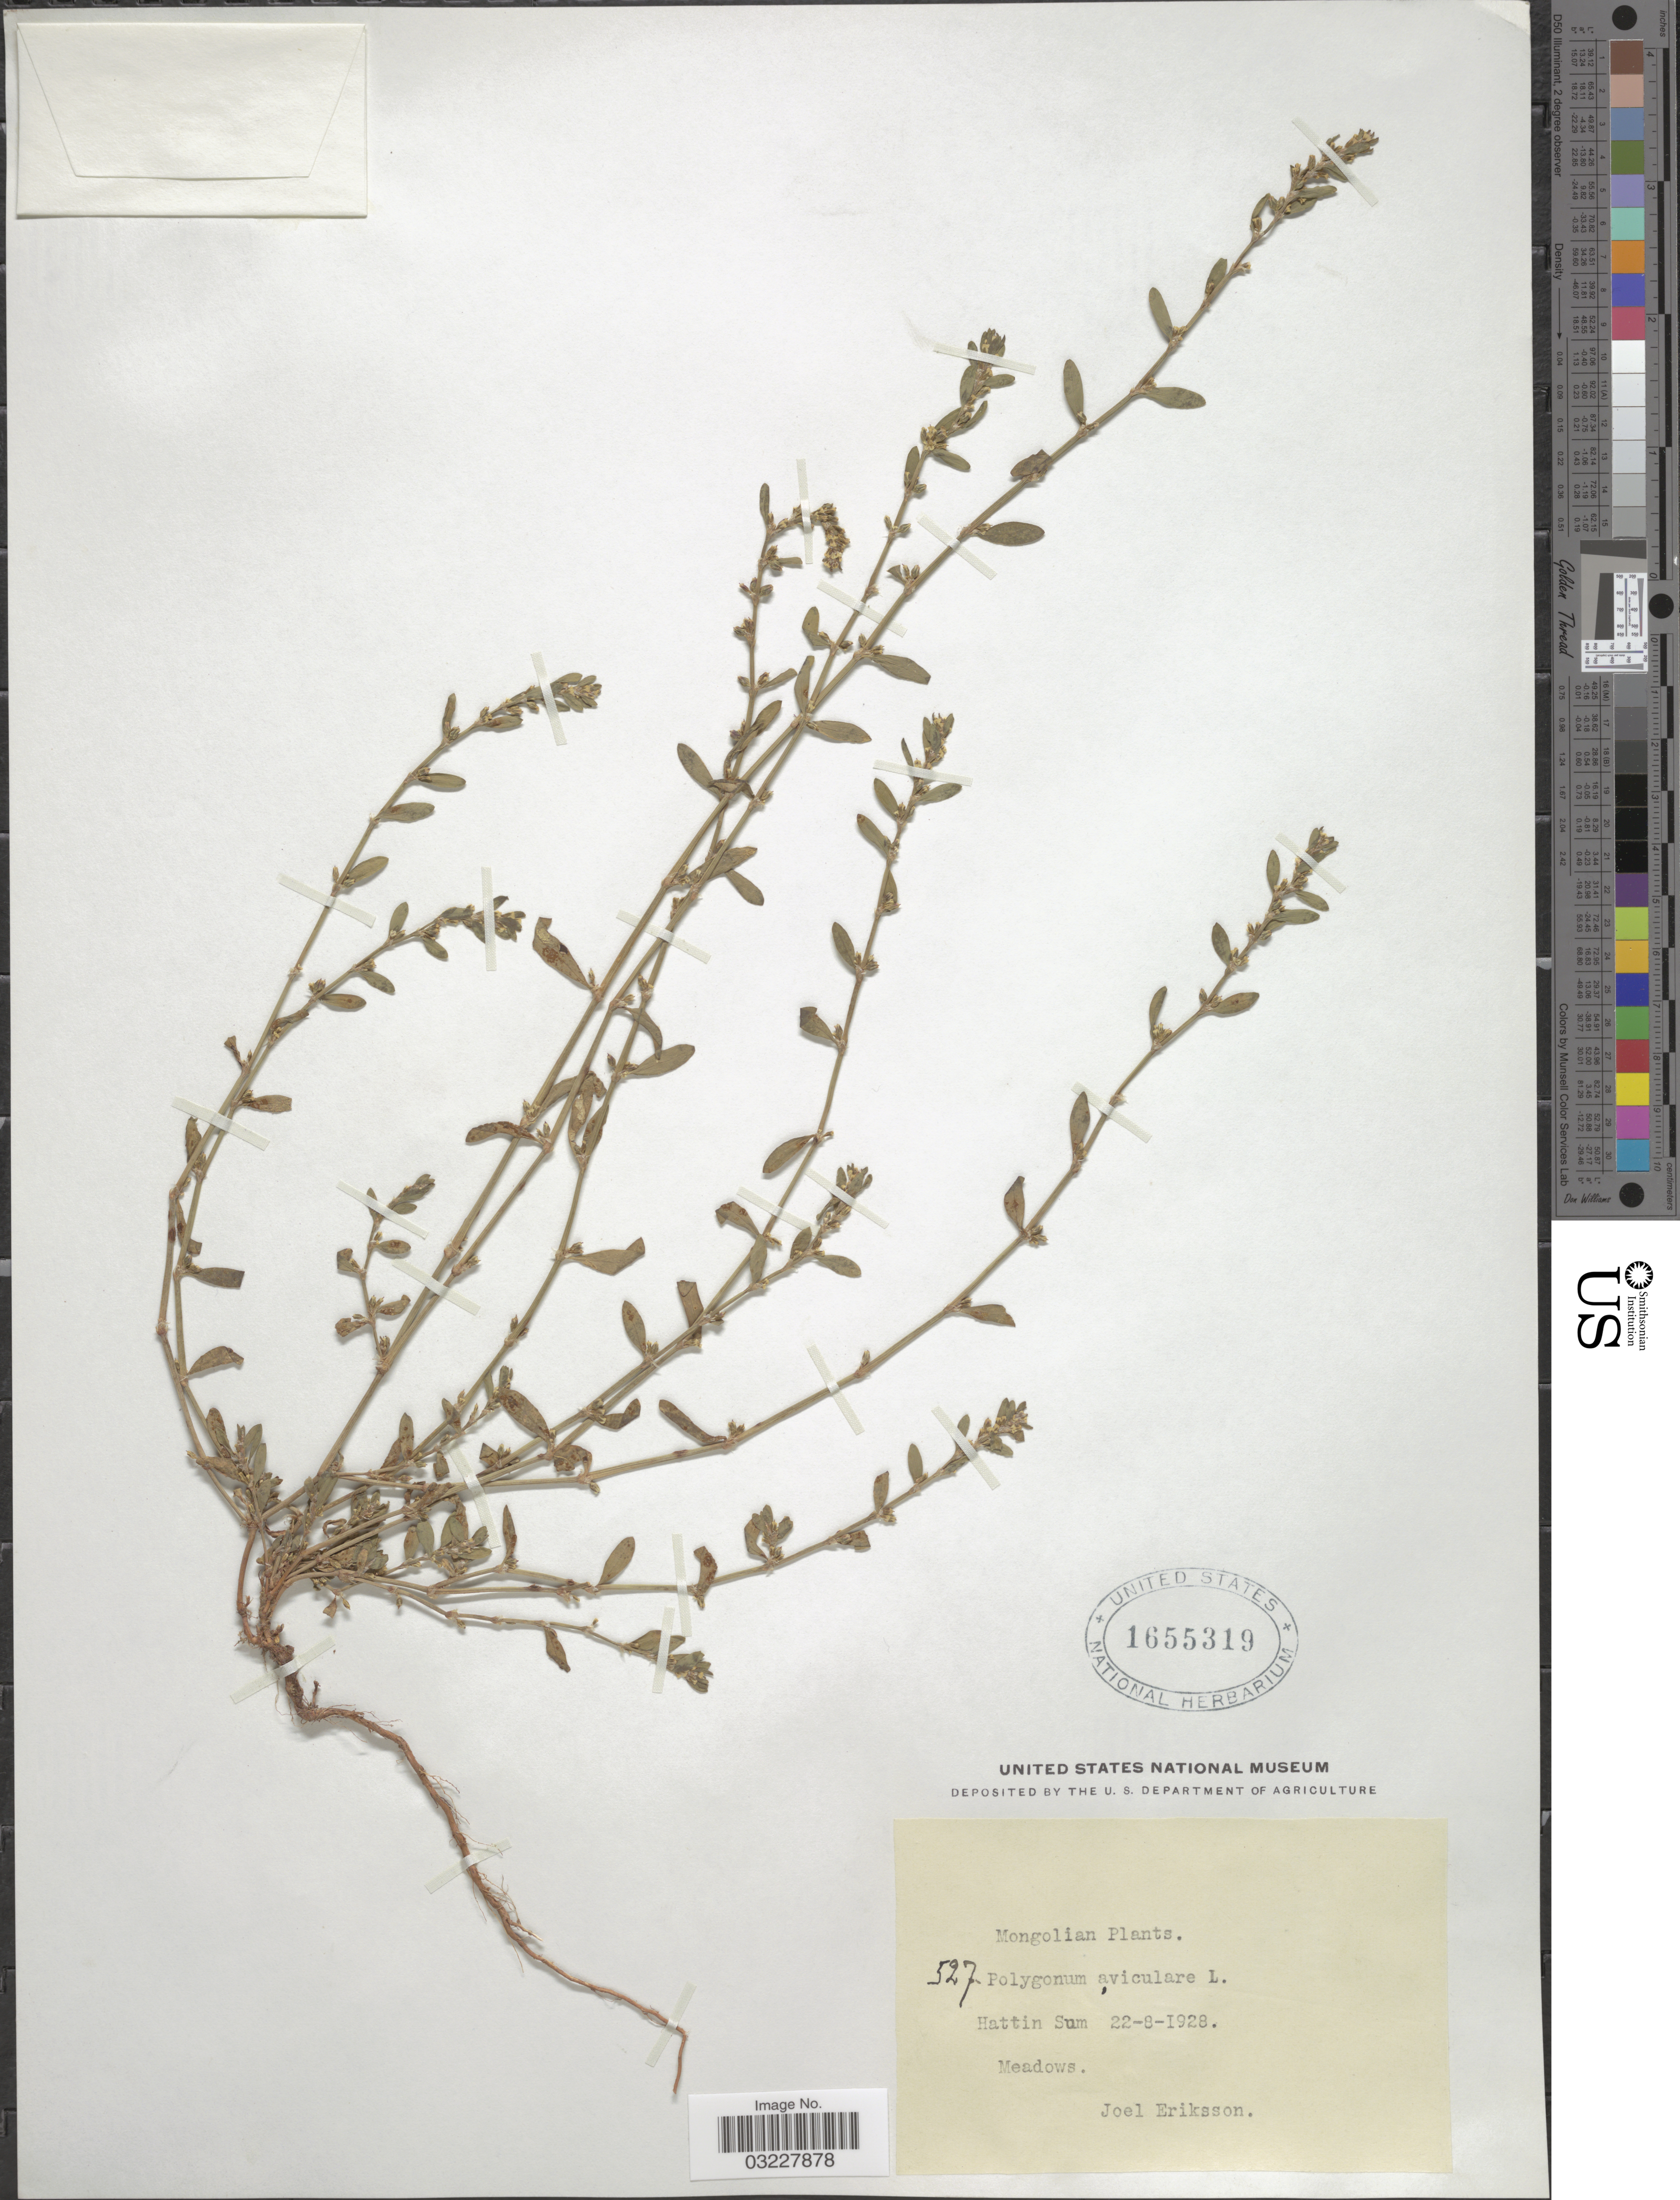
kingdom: Plantae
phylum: Tracheophyta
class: Magnoliopsida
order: Caryophyllales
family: Polygonaceae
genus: Polygonum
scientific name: Polygonum aviculare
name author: L.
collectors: J. Eriksson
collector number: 527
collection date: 1928-08-22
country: Mongolia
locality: Hattin Sum.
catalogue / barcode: US 1655319